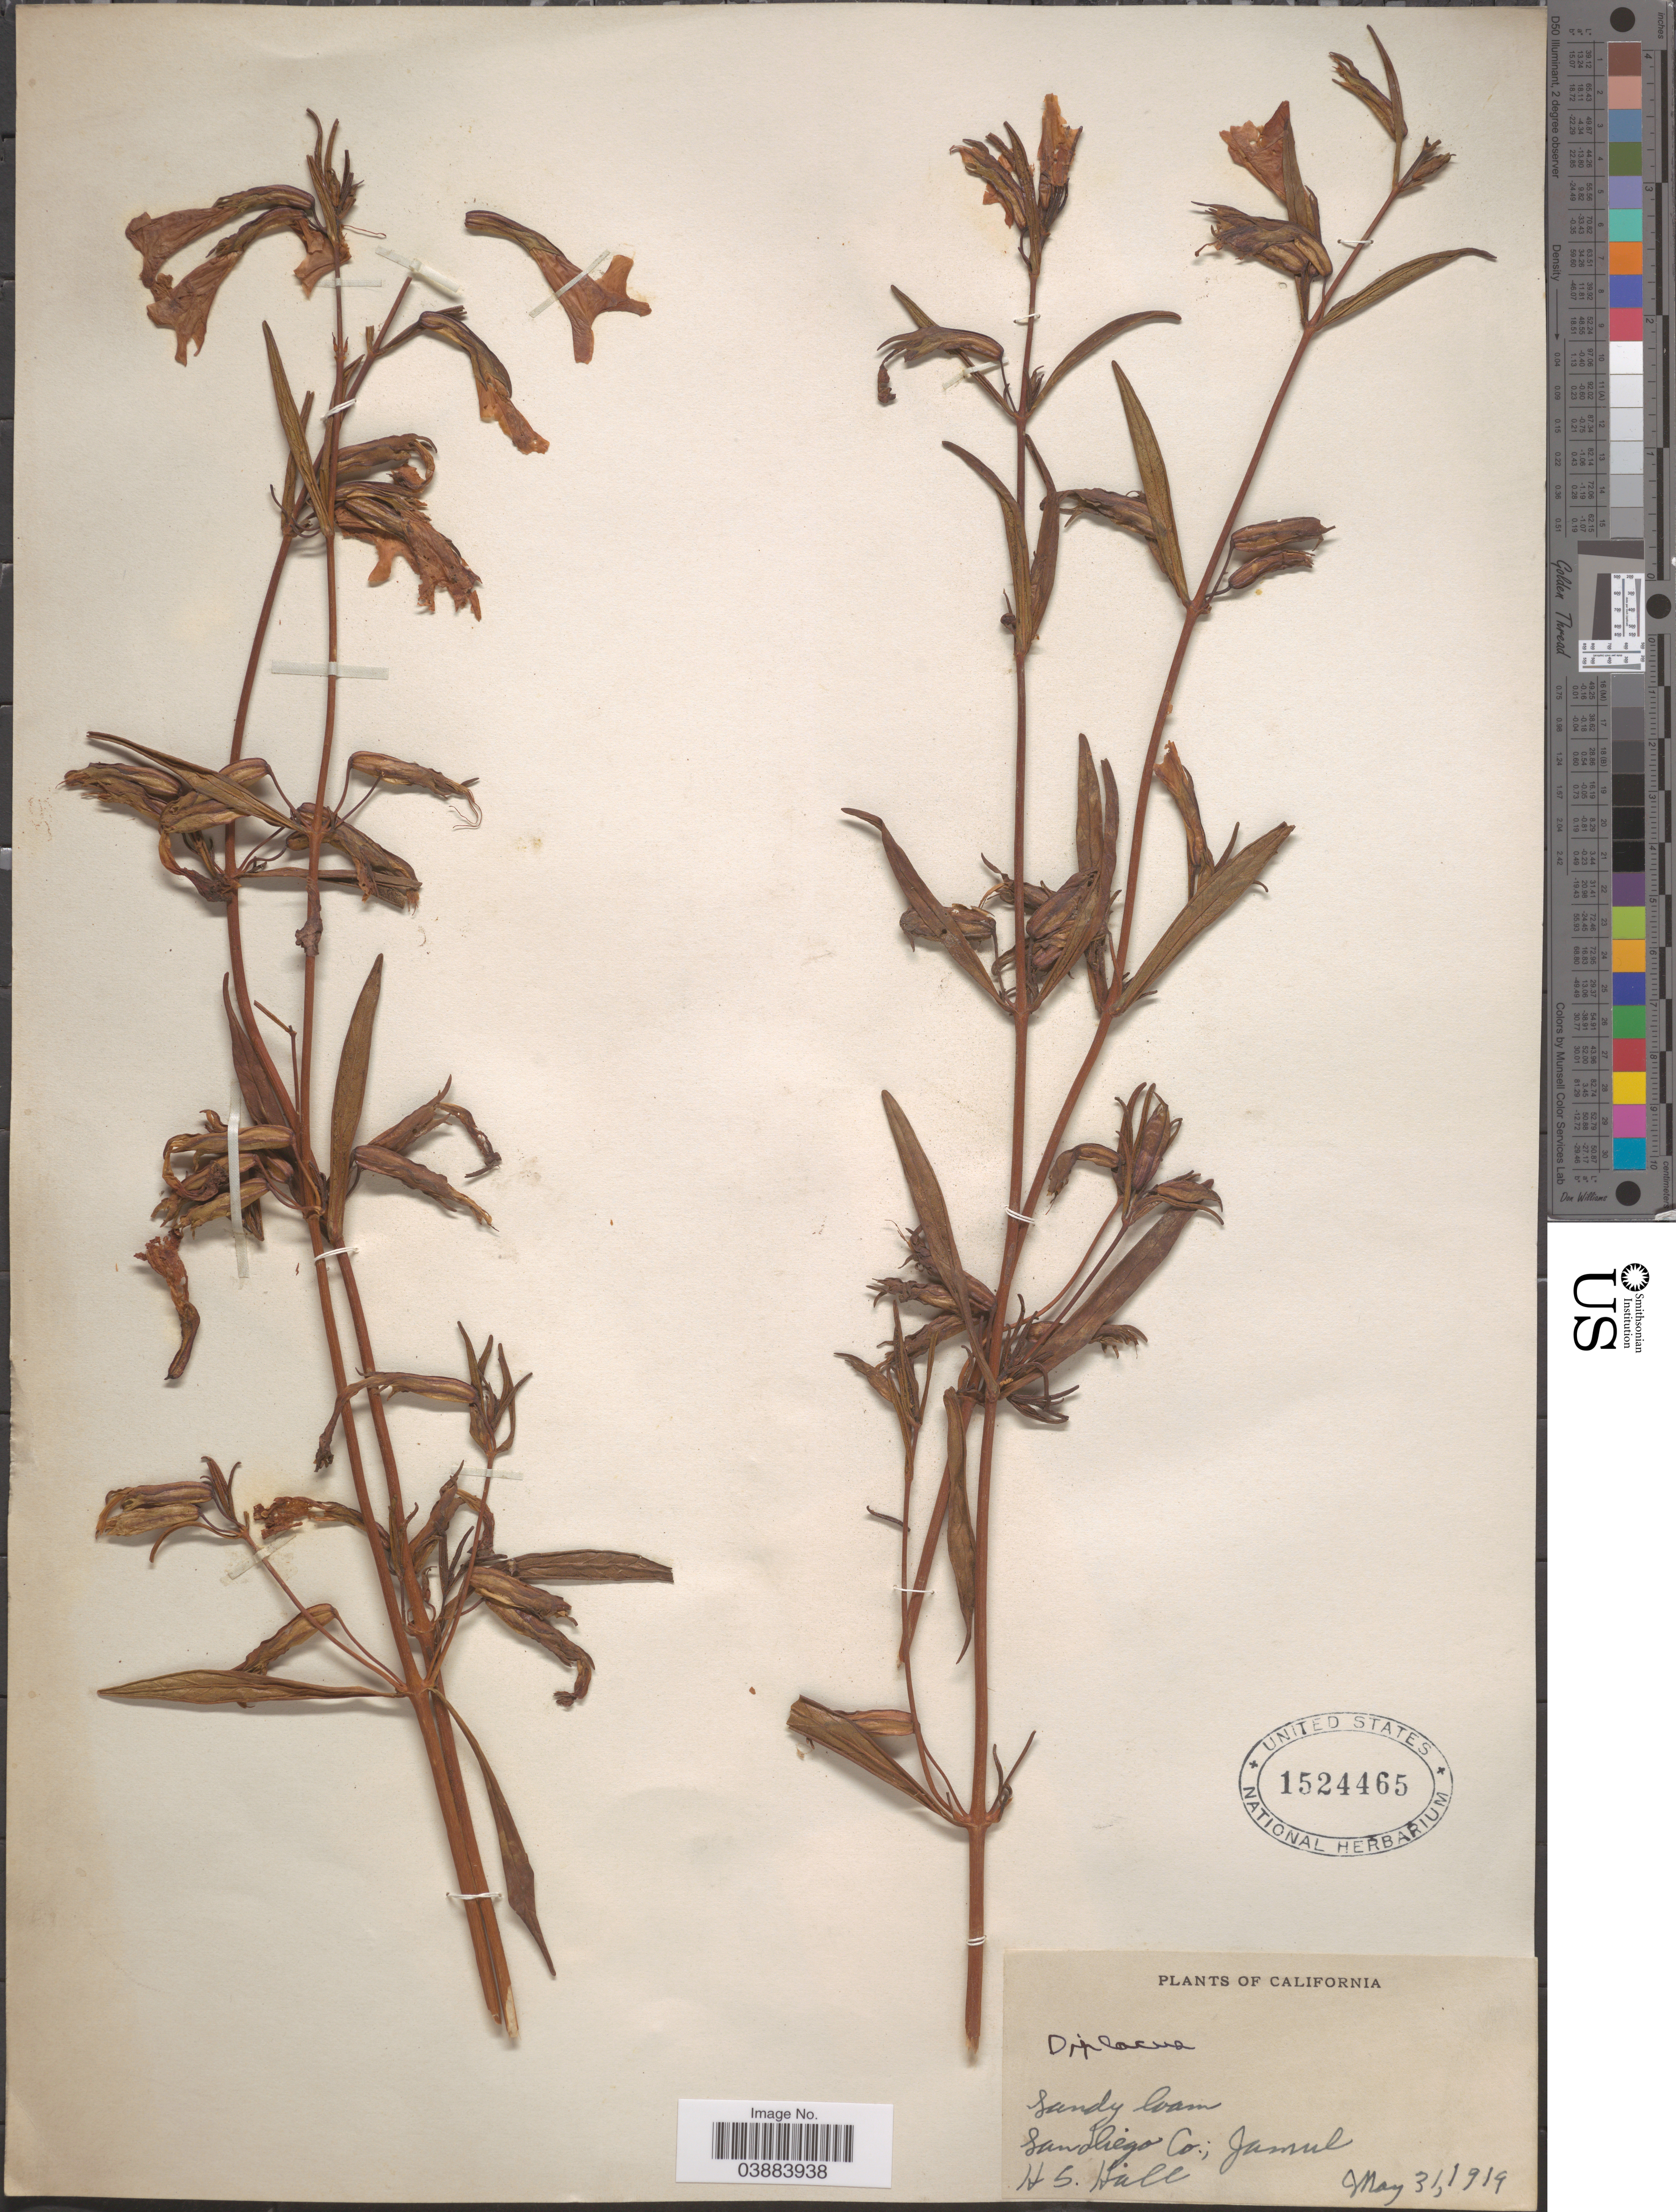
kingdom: Plantae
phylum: Tracheophyta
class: Magnoliopsida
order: Lamiales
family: Phrymaceae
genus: Diplacus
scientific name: Diplacus sp.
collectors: H. Hall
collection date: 1919-05-31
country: United States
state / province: California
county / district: San Diego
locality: San Diego Co.; Jamul.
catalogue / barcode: US 1524465